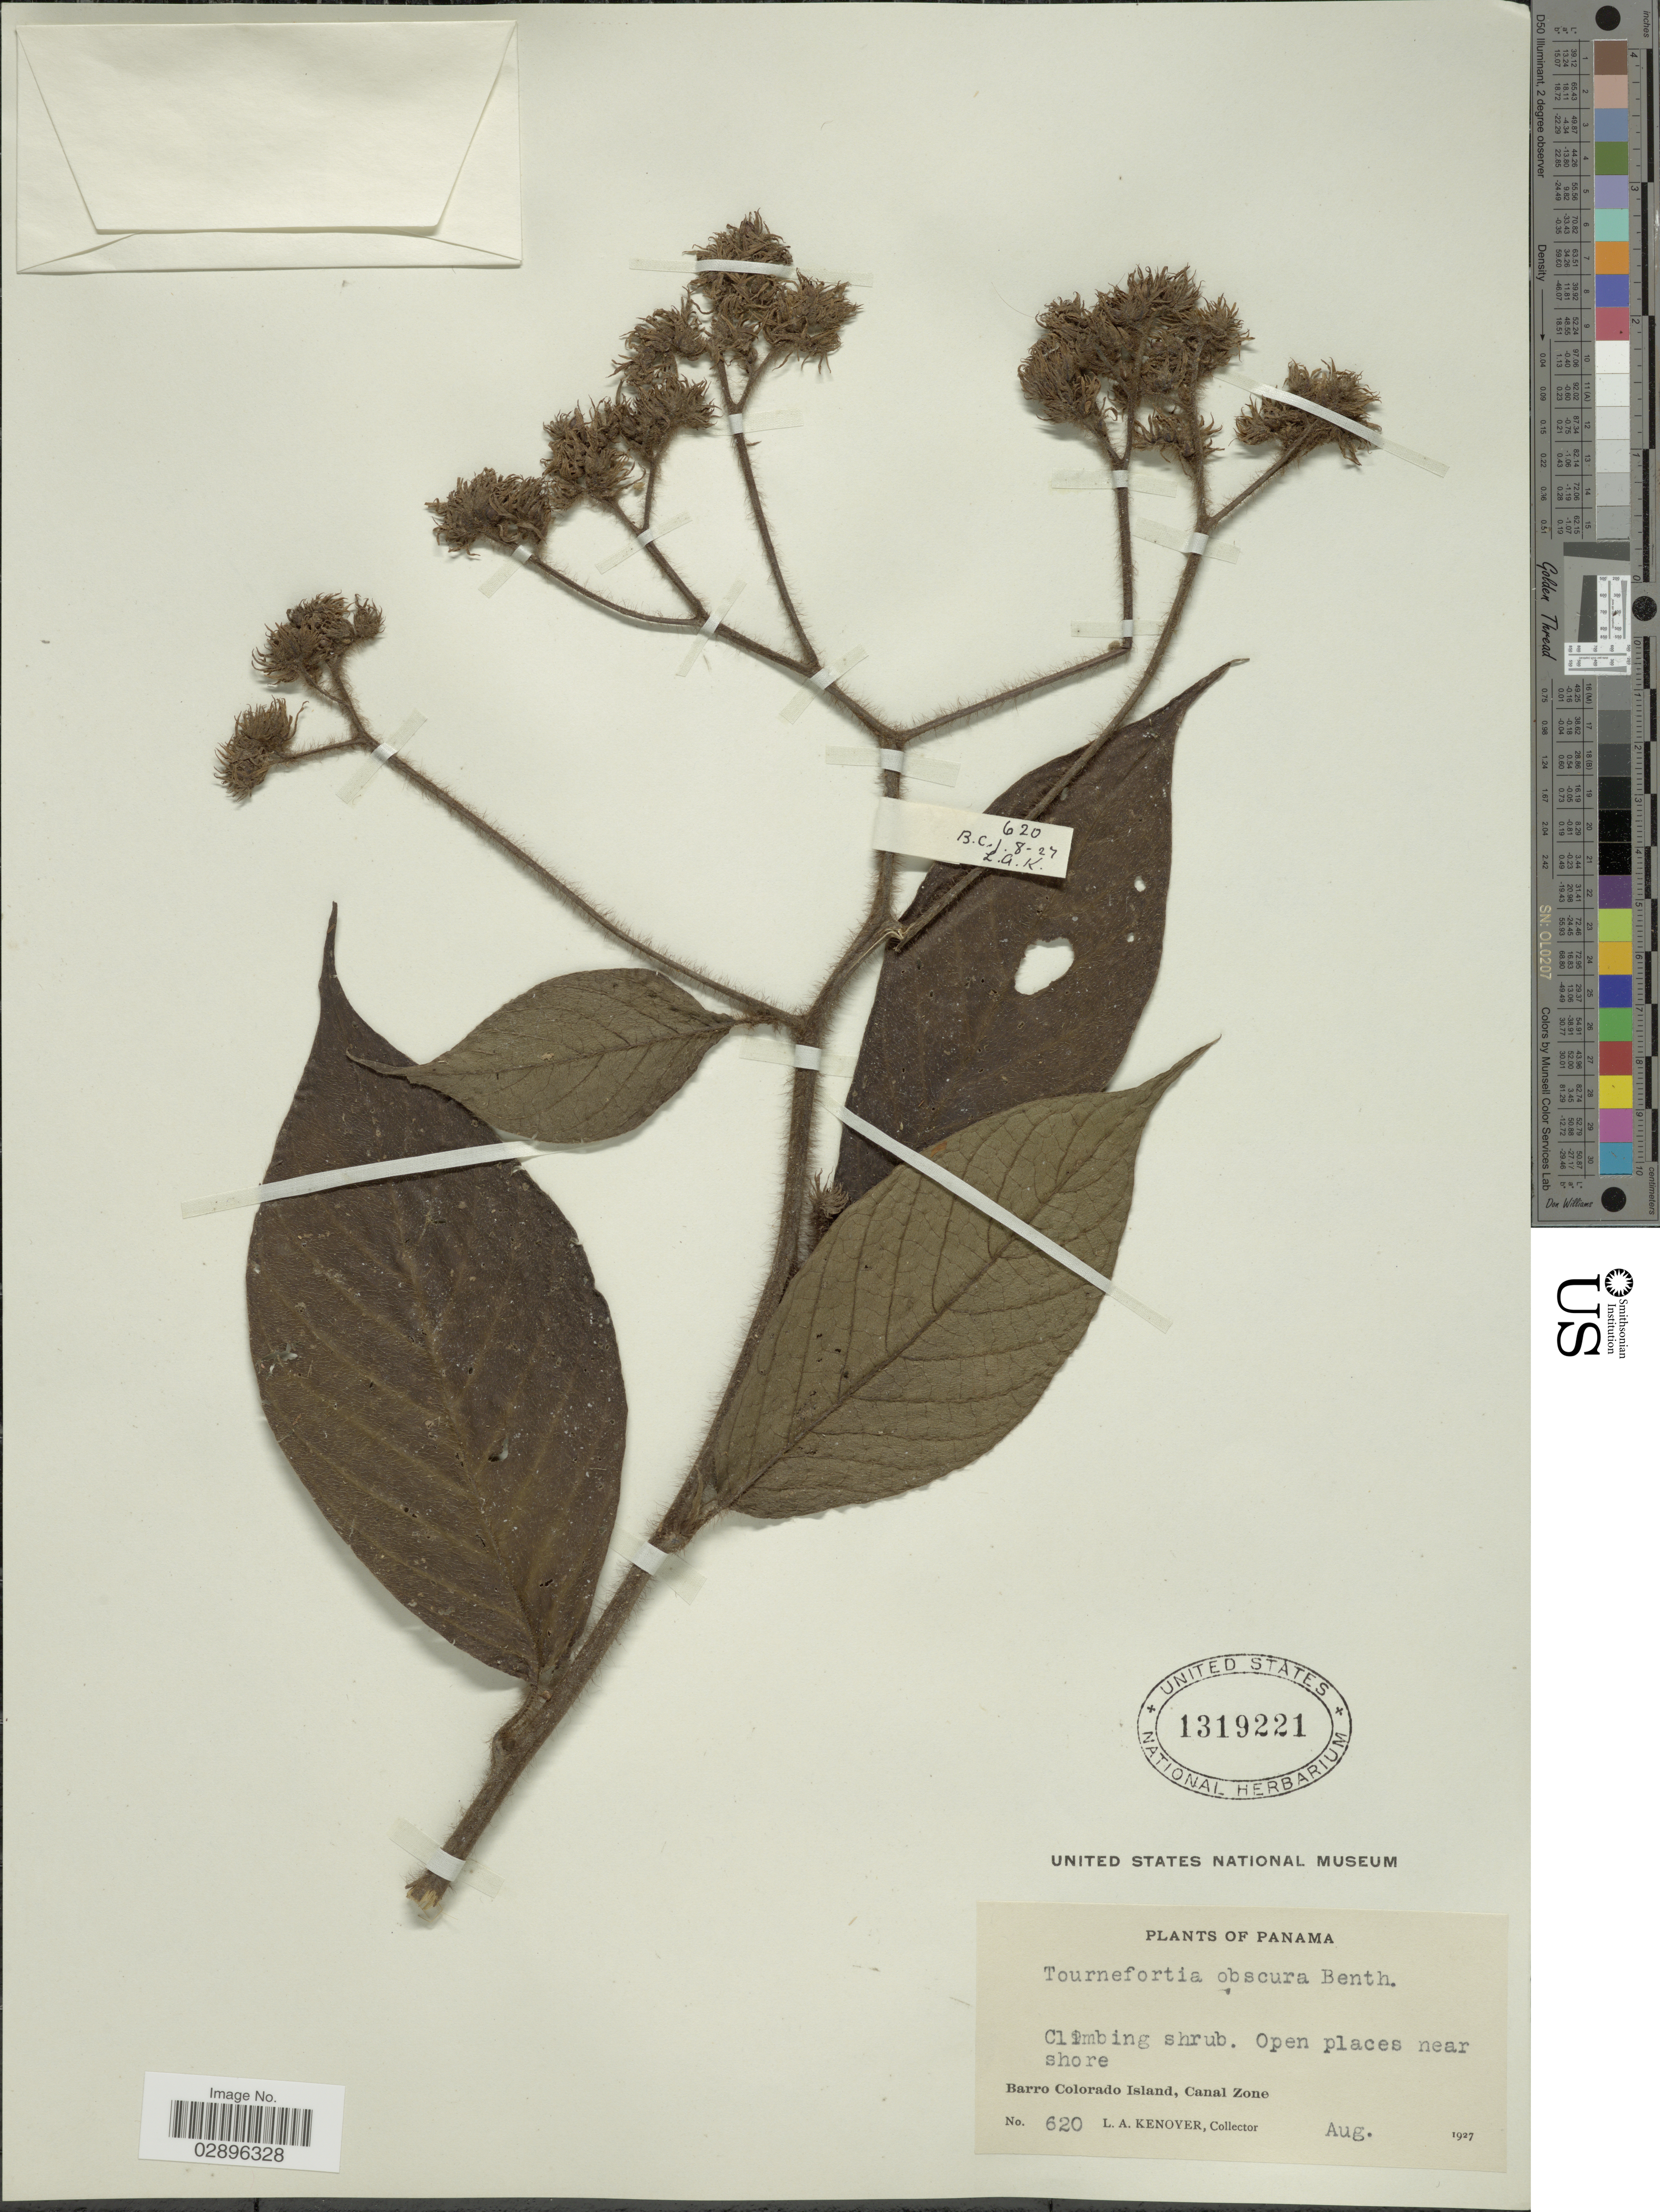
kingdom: Plantae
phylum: Tracheophyta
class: Magnoliopsida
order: Boraginales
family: Heliotropiaceae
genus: Tournefortia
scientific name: Tournefortia cuspidata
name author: Kunth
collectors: L. A. Kenoyer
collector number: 620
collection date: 1927-08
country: Panama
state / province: Panamá Oeste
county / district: Canal Zone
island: Barro Colorado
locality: Barro Colorado Island, Canal Zone.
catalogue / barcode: US 1319221